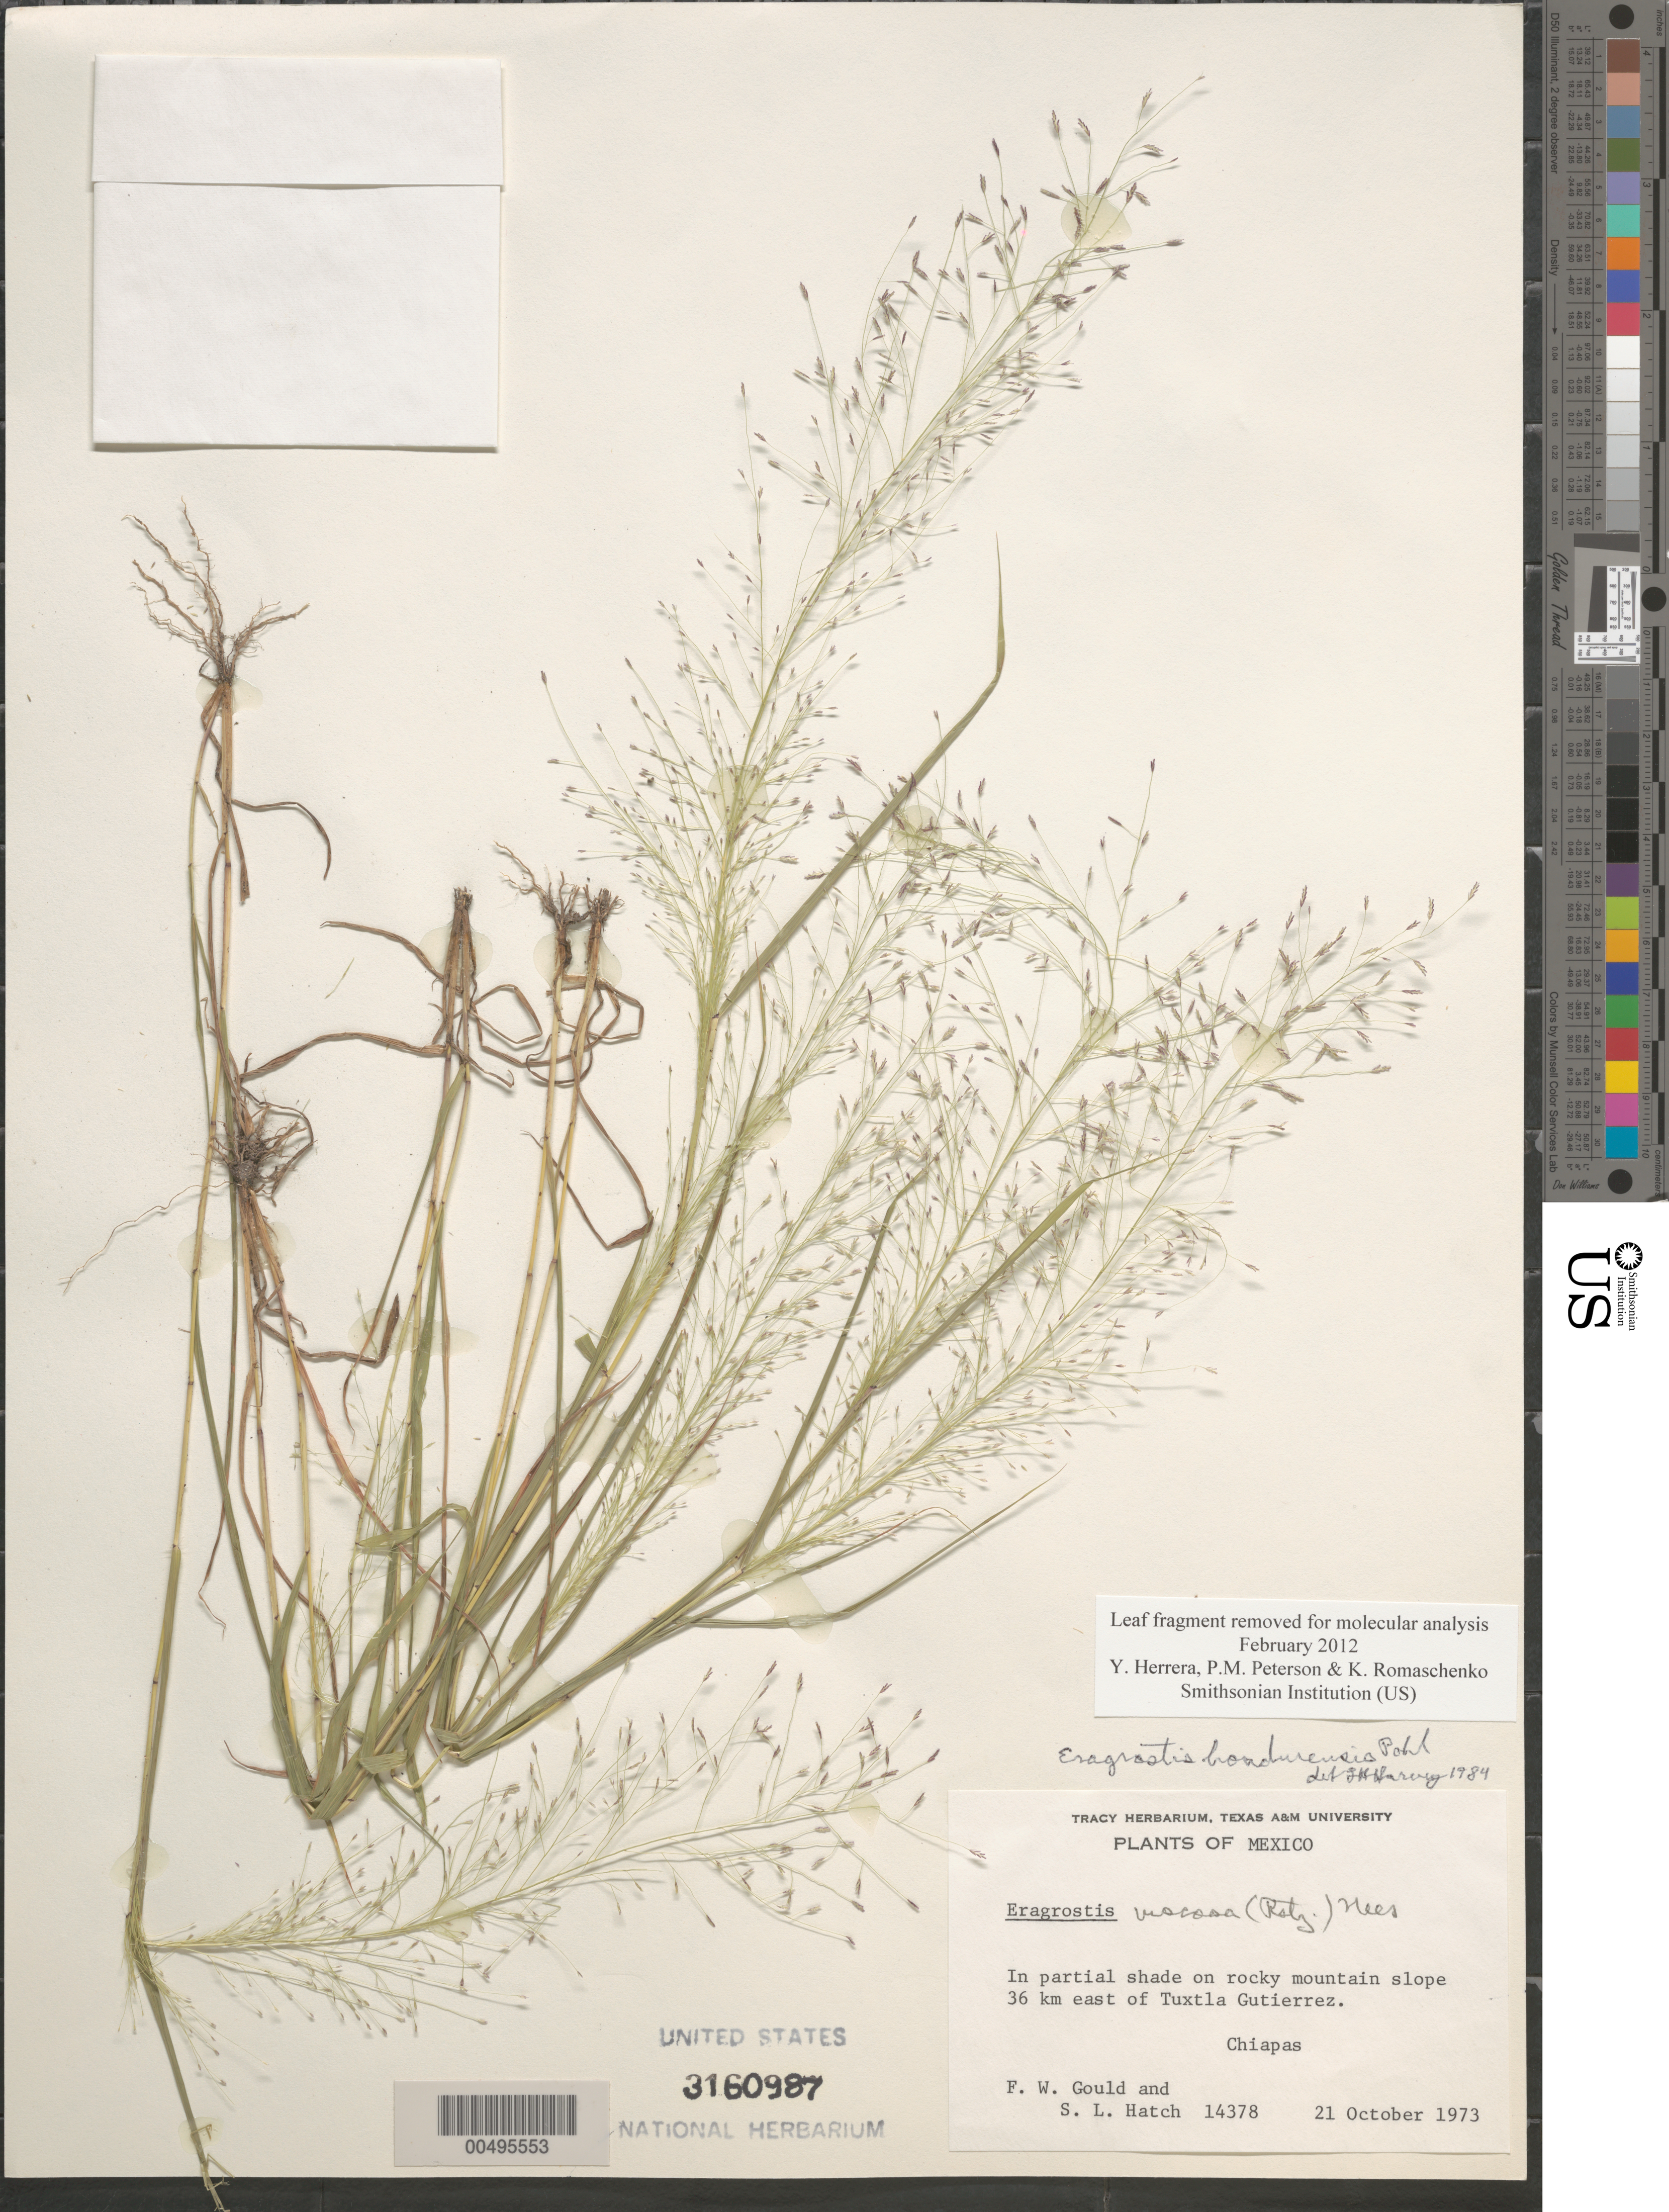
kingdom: Plantae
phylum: Tracheophyta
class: Liliopsida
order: Poales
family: Poaceae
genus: Eragrostis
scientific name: Eragrostis hondurensis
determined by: Harvey, L. H.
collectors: F. W. Gould & S. Hatch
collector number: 14378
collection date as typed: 21 Oct 1973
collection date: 1973-10-21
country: Mexico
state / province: Chiapas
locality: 36 km E of Tuxtla Gutierrez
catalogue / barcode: US 3160987